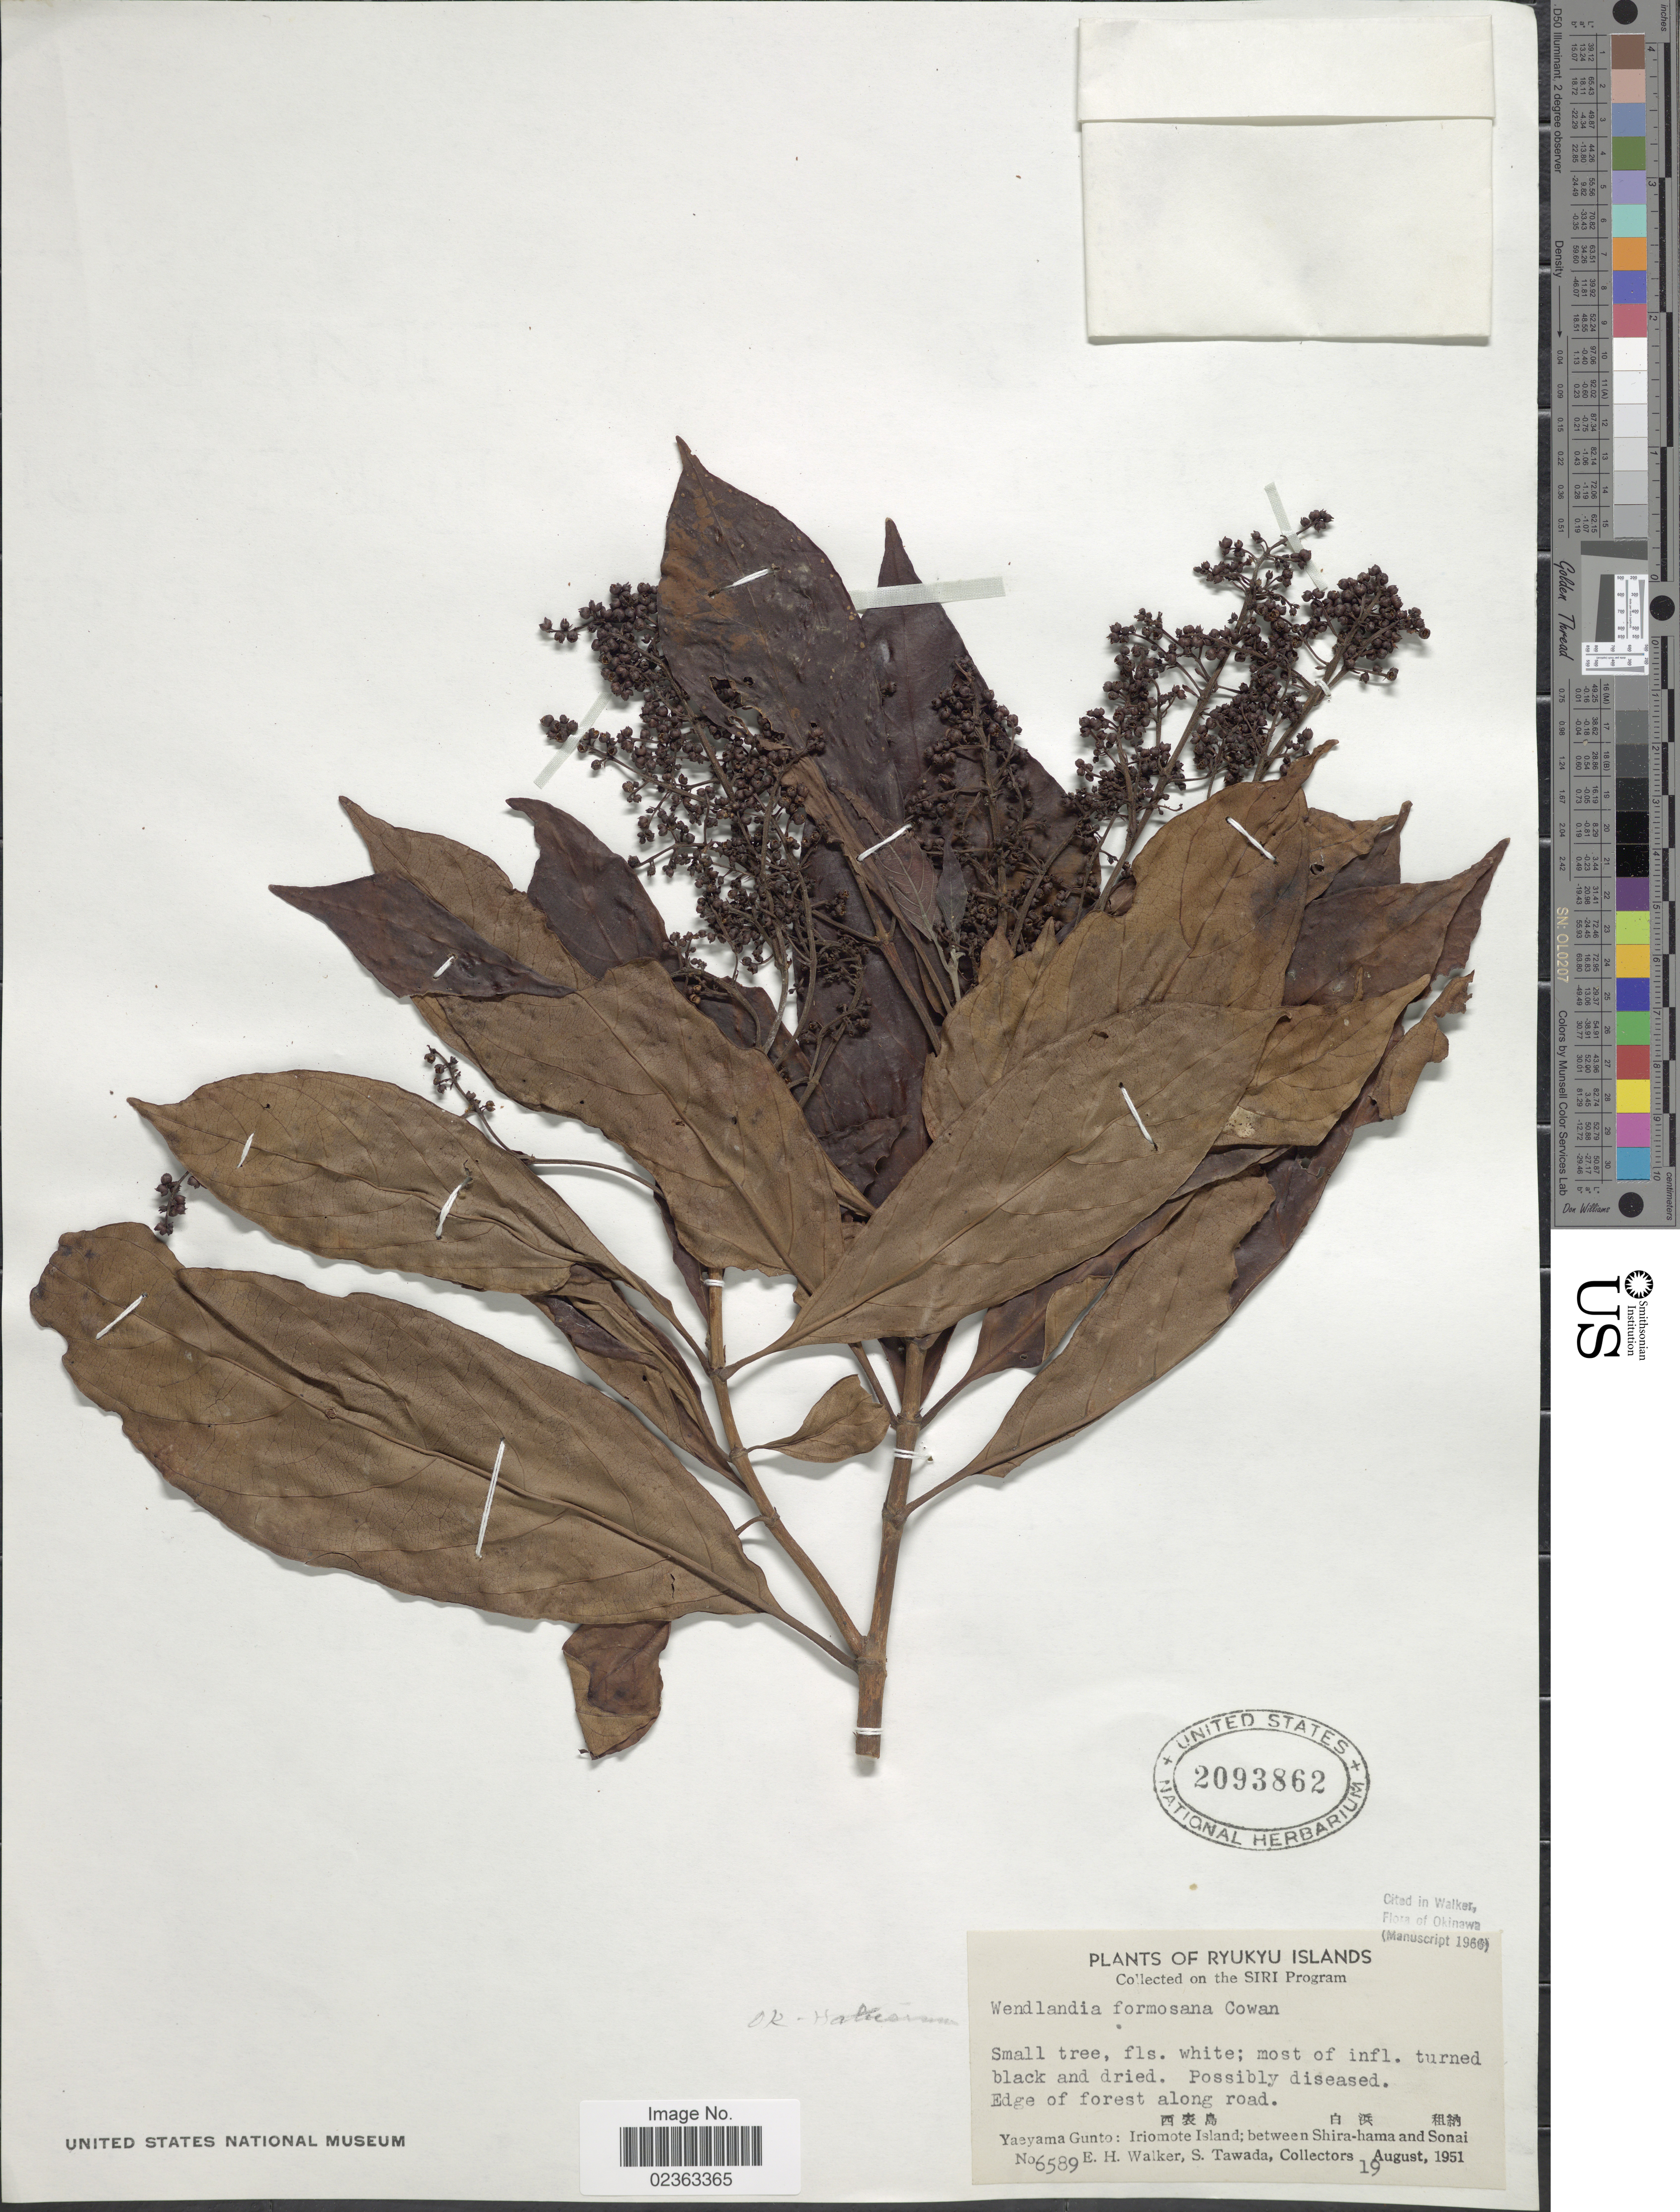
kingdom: Plantae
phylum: Tracheophyta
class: Magnoliopsida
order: Gentianales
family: Rubiaceae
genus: Wendlandia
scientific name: Wendlandia formosana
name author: Cowan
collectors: E. H. Walker & S. Tawada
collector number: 6589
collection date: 1951-08-19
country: Japan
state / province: Okinawa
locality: Ryukyu Islands, edge of forest along road, Yaetama Gunto: Iriomote Island; between Shira-hama and Sonai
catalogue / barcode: US 2093862